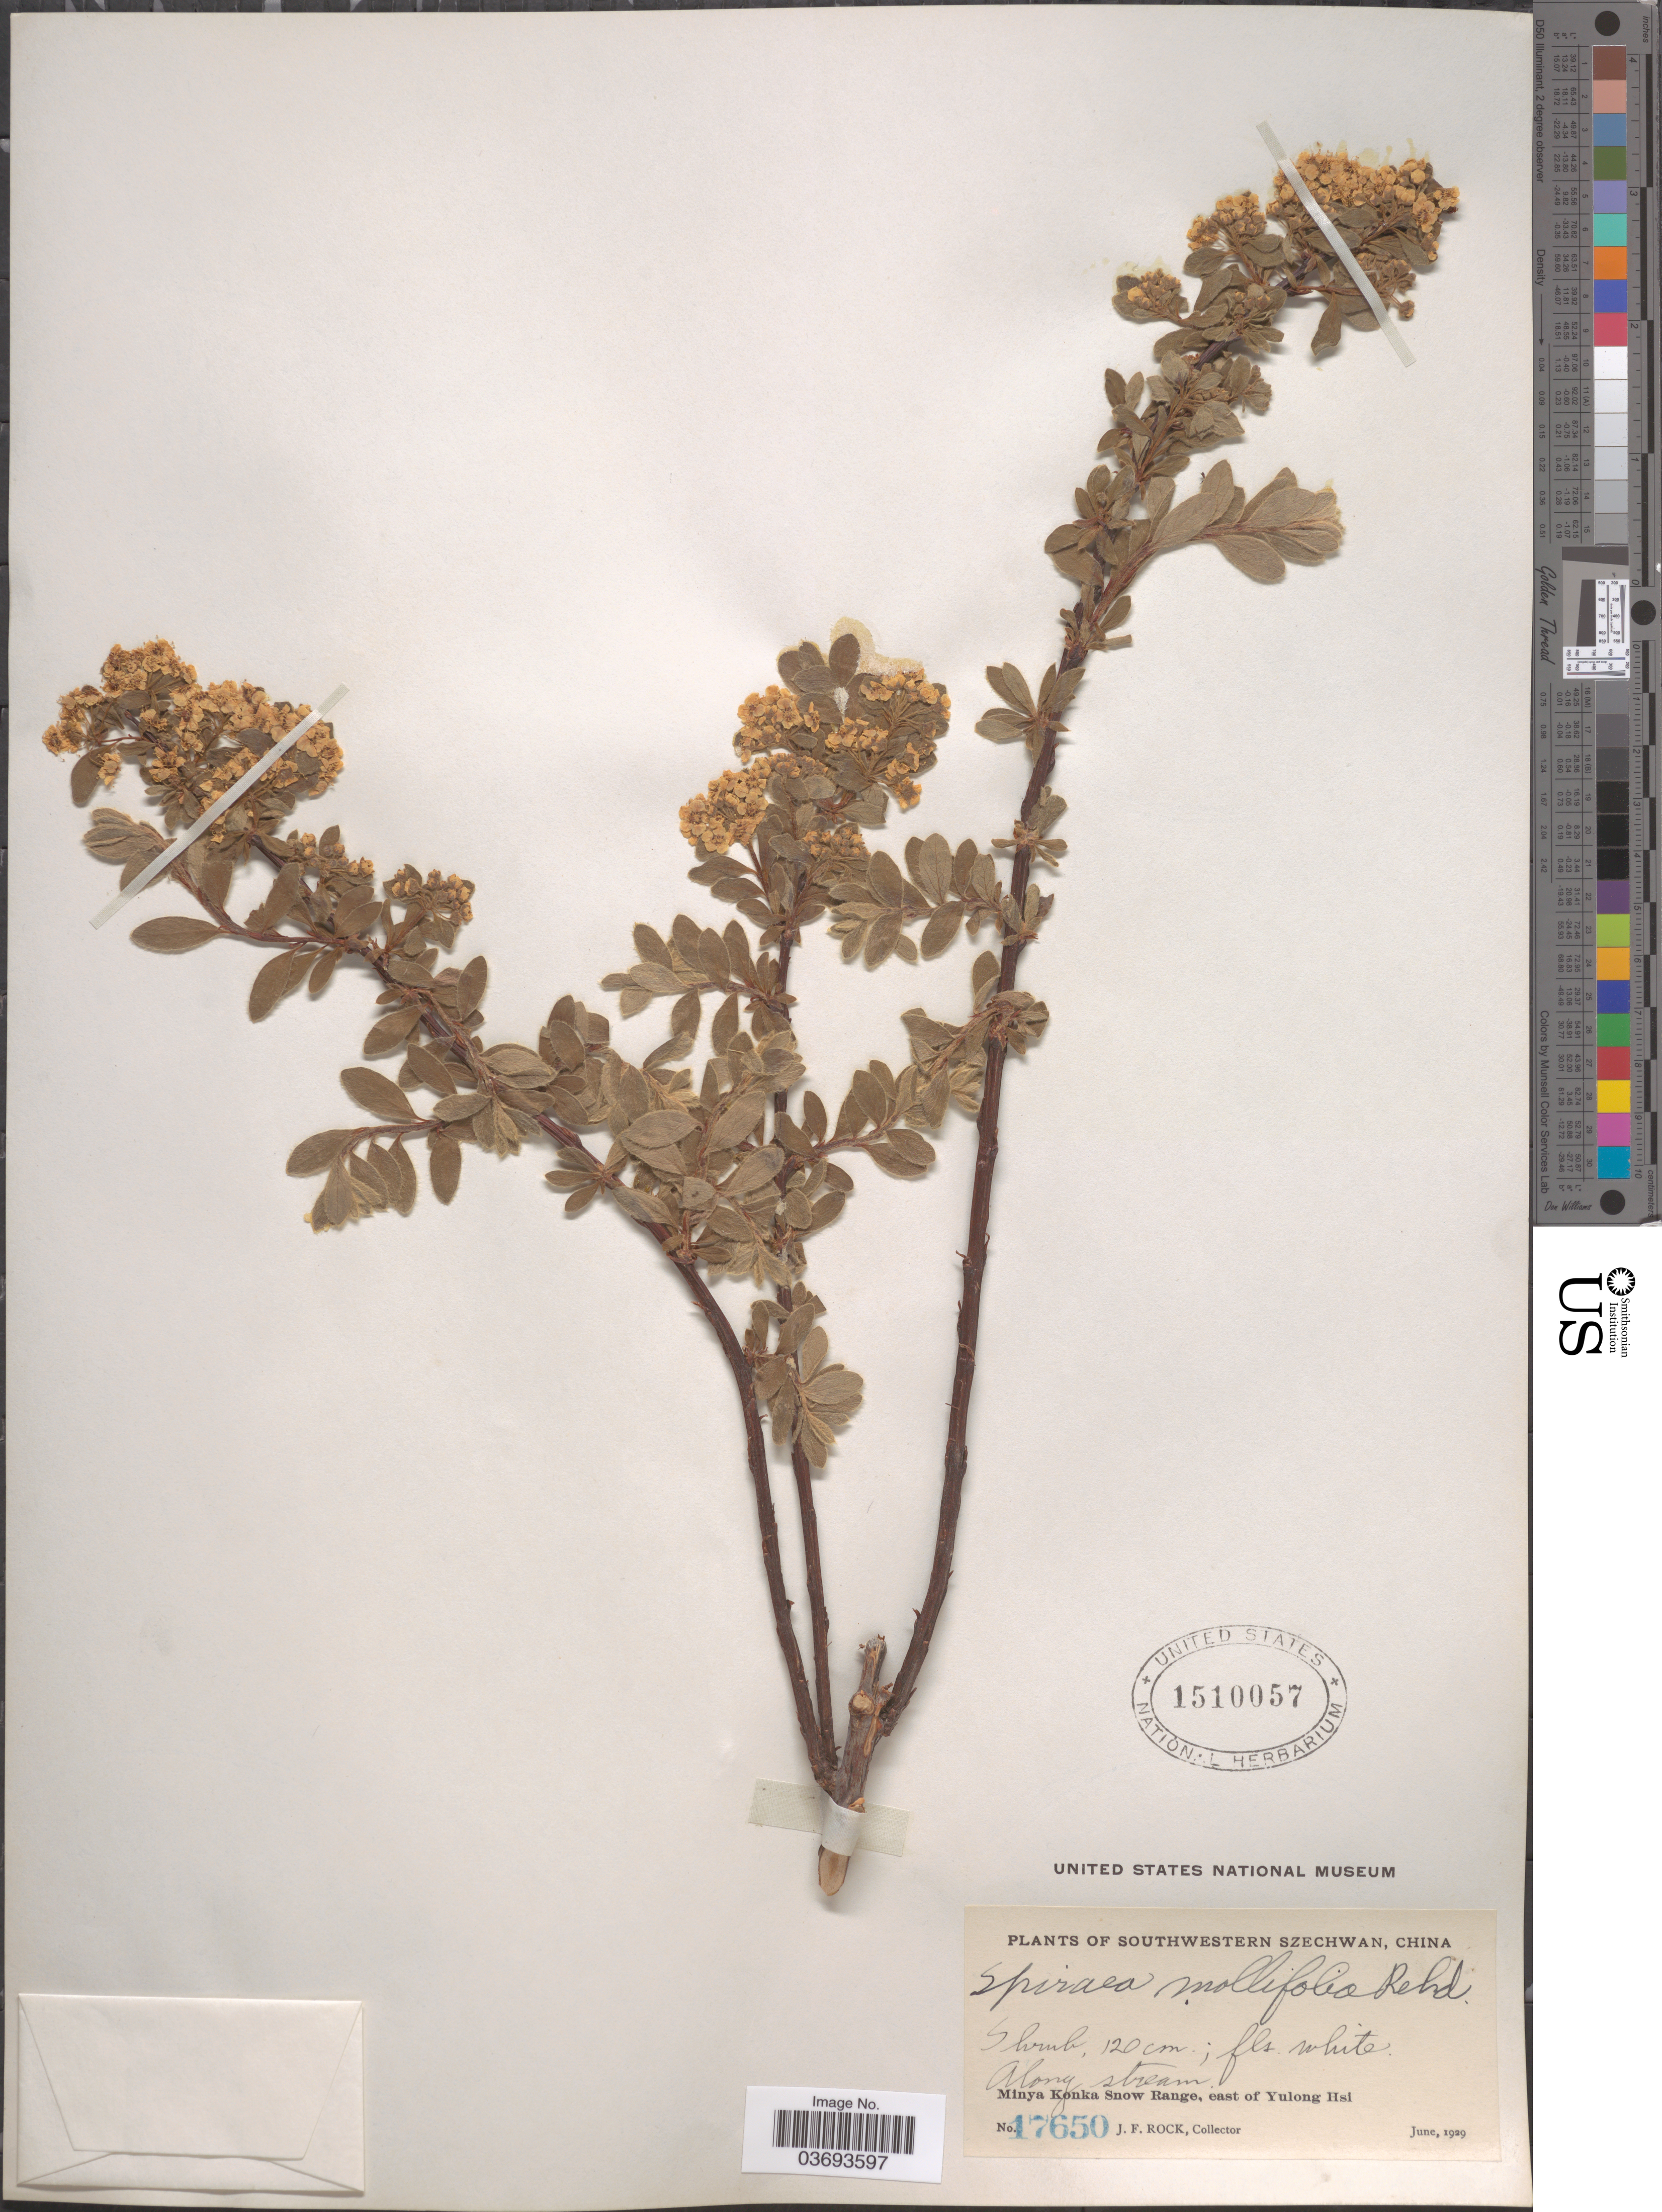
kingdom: Plantae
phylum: Tracheophyta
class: Magnoliopsida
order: Rosales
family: Rosaceae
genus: Spiraea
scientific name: Spiraea mollifolia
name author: Rehder in Sarg.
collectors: J. Rock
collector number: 17650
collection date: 1929-06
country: China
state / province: Sichuan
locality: Southwestern Szechwan. Minya Konka Snow Range, east of Yulong Hsi.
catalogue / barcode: US 1510057